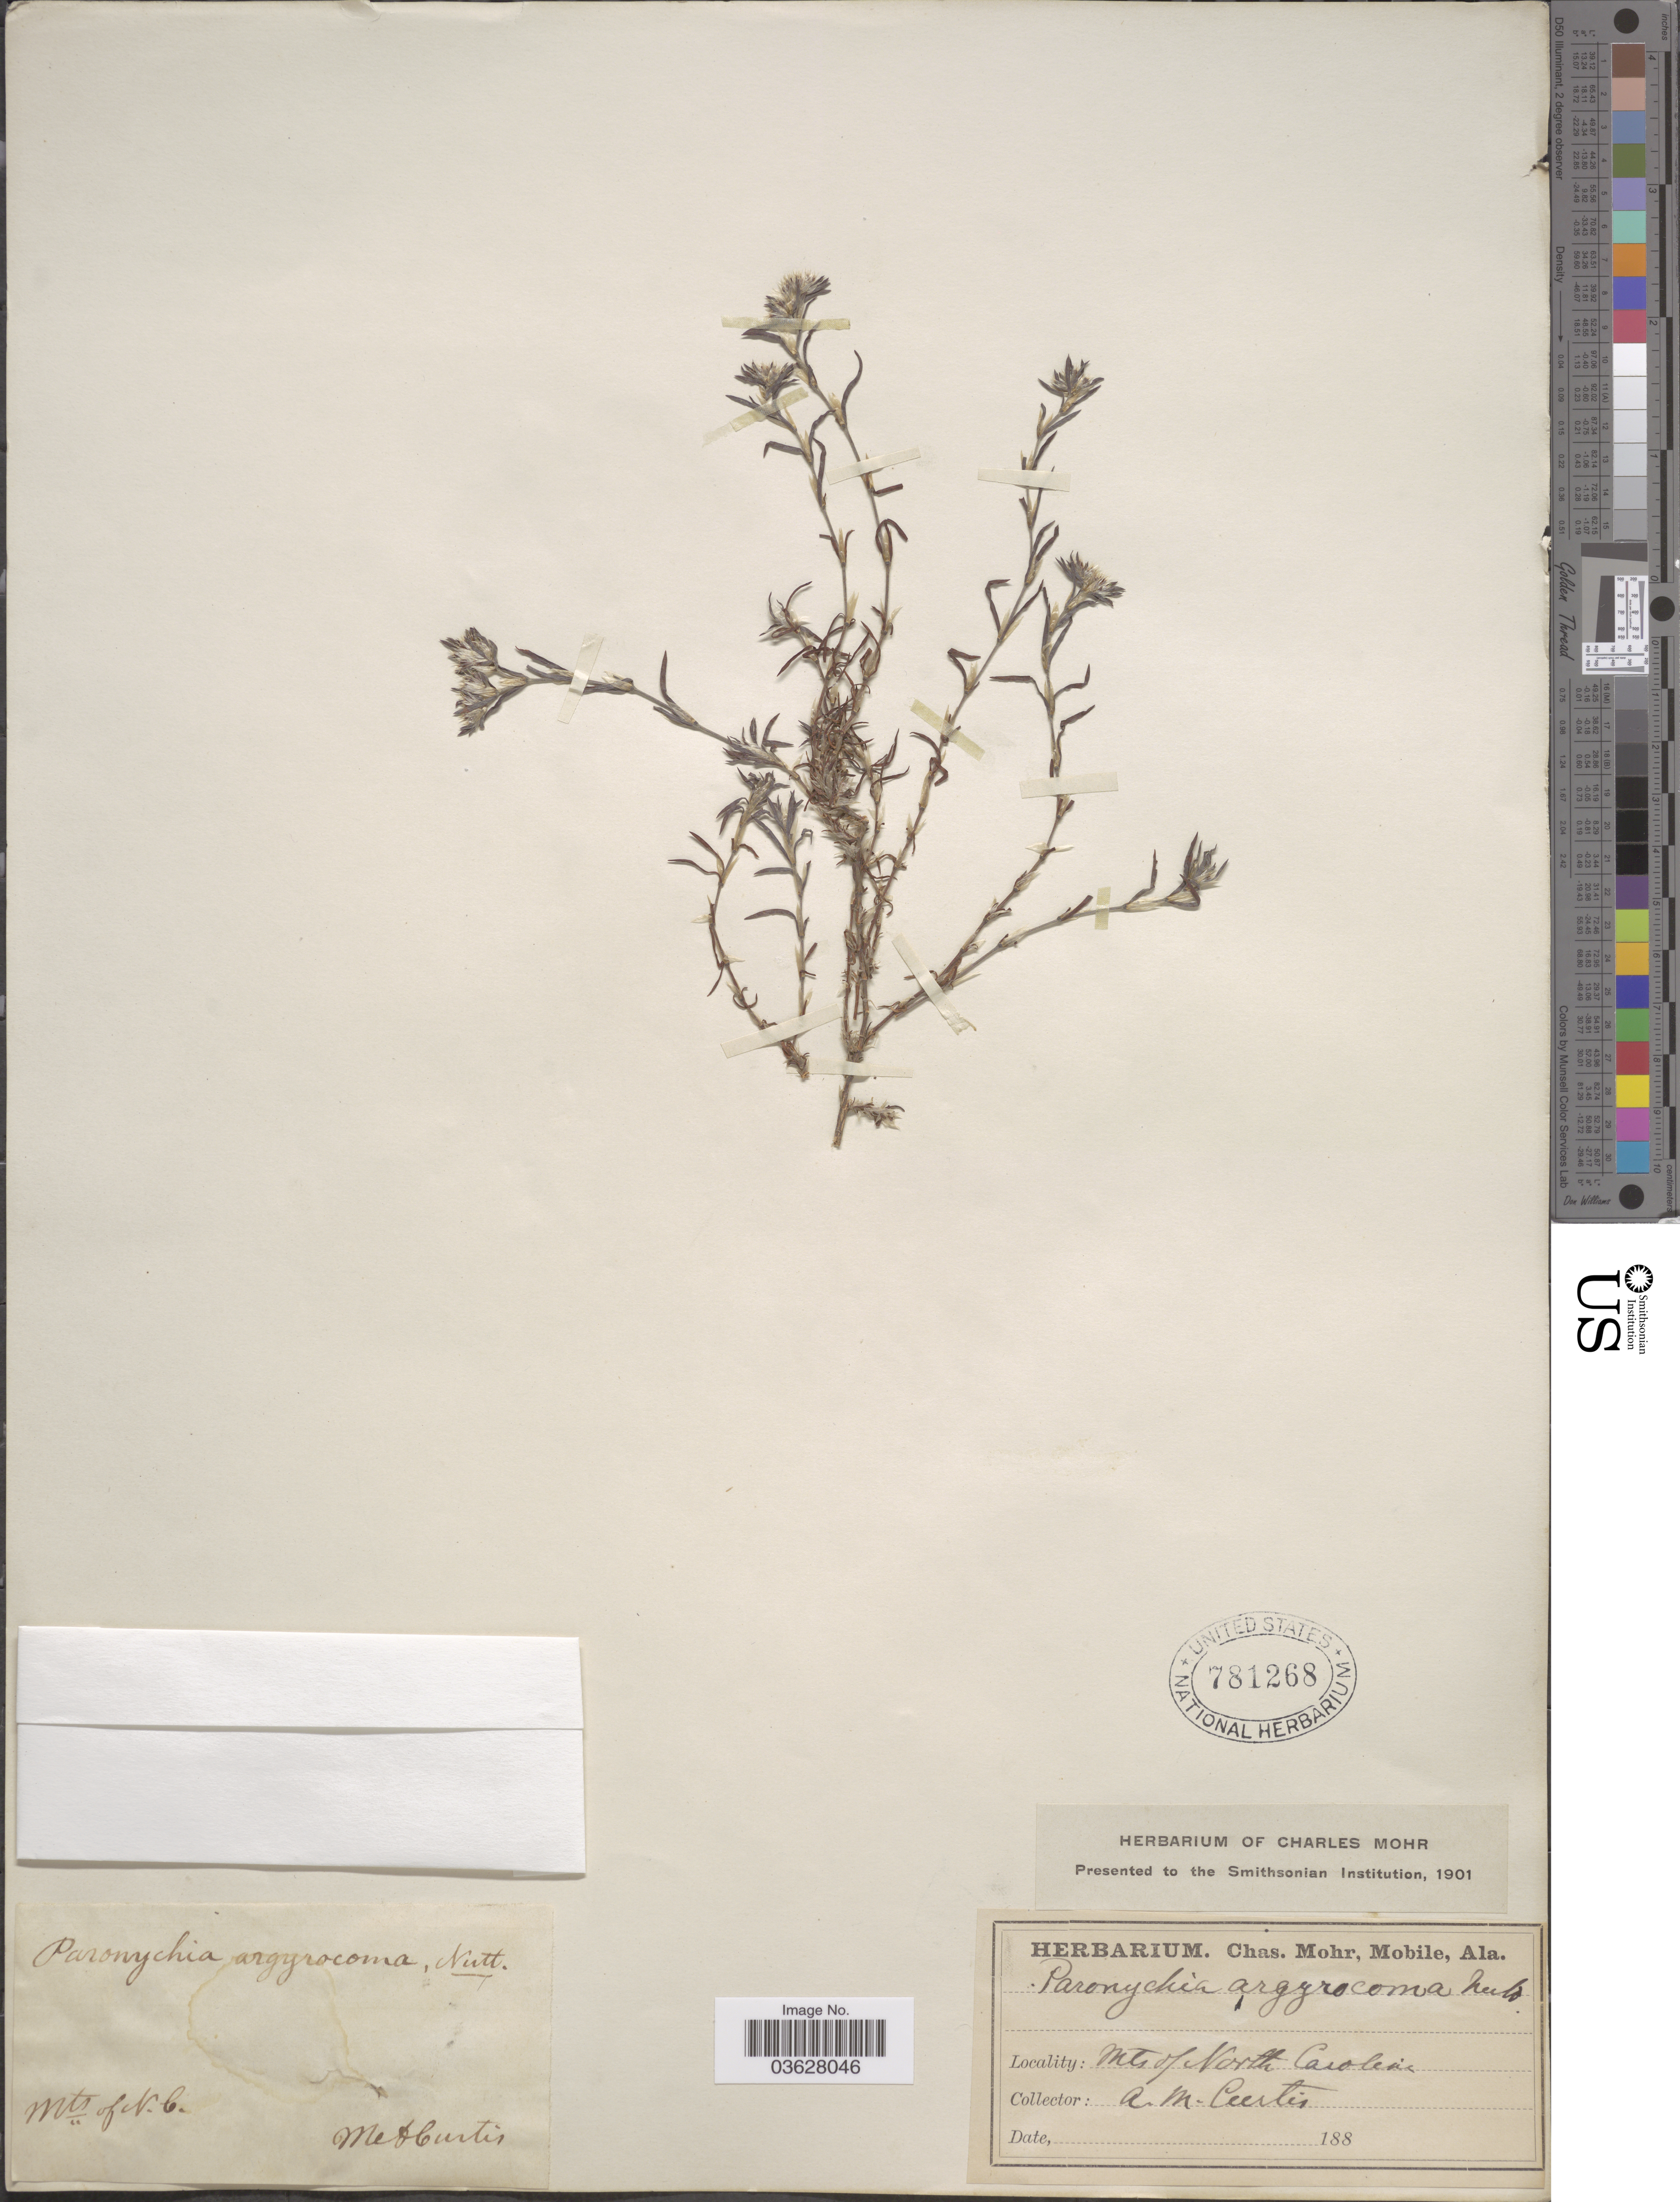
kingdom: Plantae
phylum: Tracheophyta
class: Magnoliopsida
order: Caryophyllales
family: Caryophyllaceae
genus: Paronychia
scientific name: Paronychia argyrocoma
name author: (Michx.) Nutt.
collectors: M. A. Curtis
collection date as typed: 188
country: United States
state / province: North Carolina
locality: Mts. of North Carolina.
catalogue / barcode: US 781268